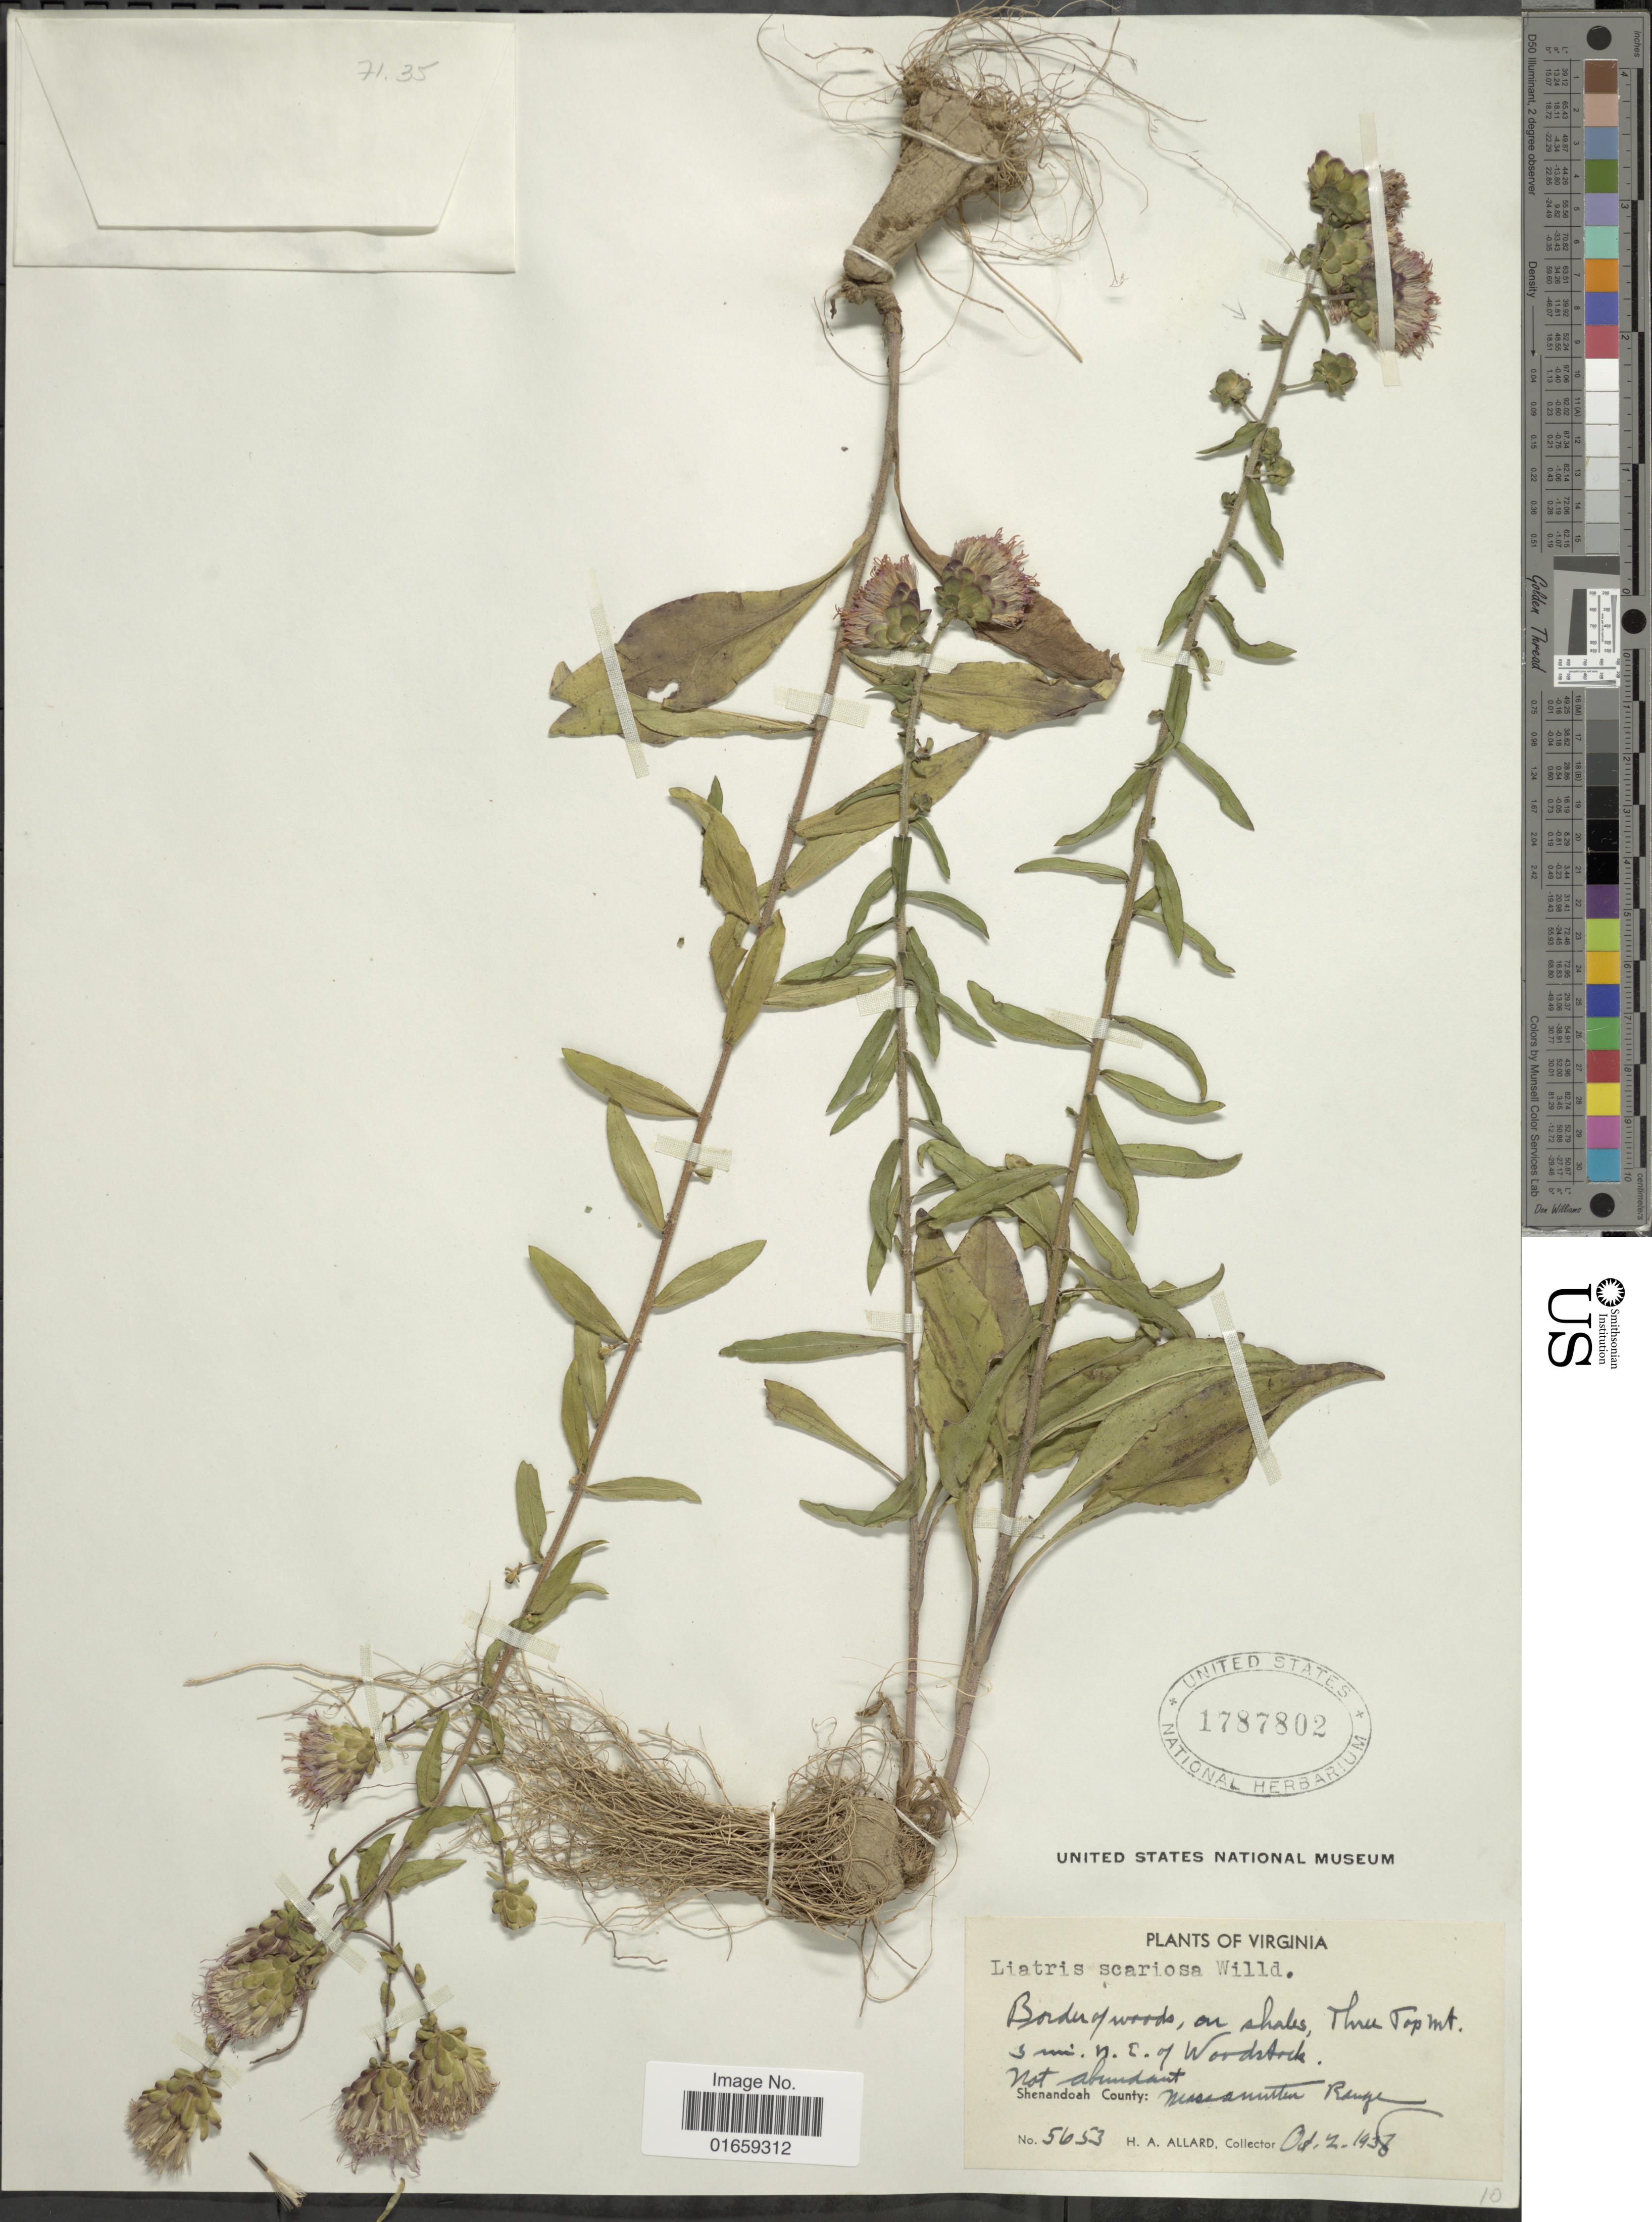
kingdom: Plantae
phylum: Tracheophyta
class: Magnoliopsida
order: Asterales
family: Asteraceae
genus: Liatris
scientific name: Liatris scariosa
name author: (L.) Willd.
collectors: H. A. Allard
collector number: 5653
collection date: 1936-10-02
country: United States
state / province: Virginia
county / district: Shenandoah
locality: Border of woods, on shades, Three Top mt. summit N. E. of Woodstock, Shenandoah County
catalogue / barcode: US 1787802